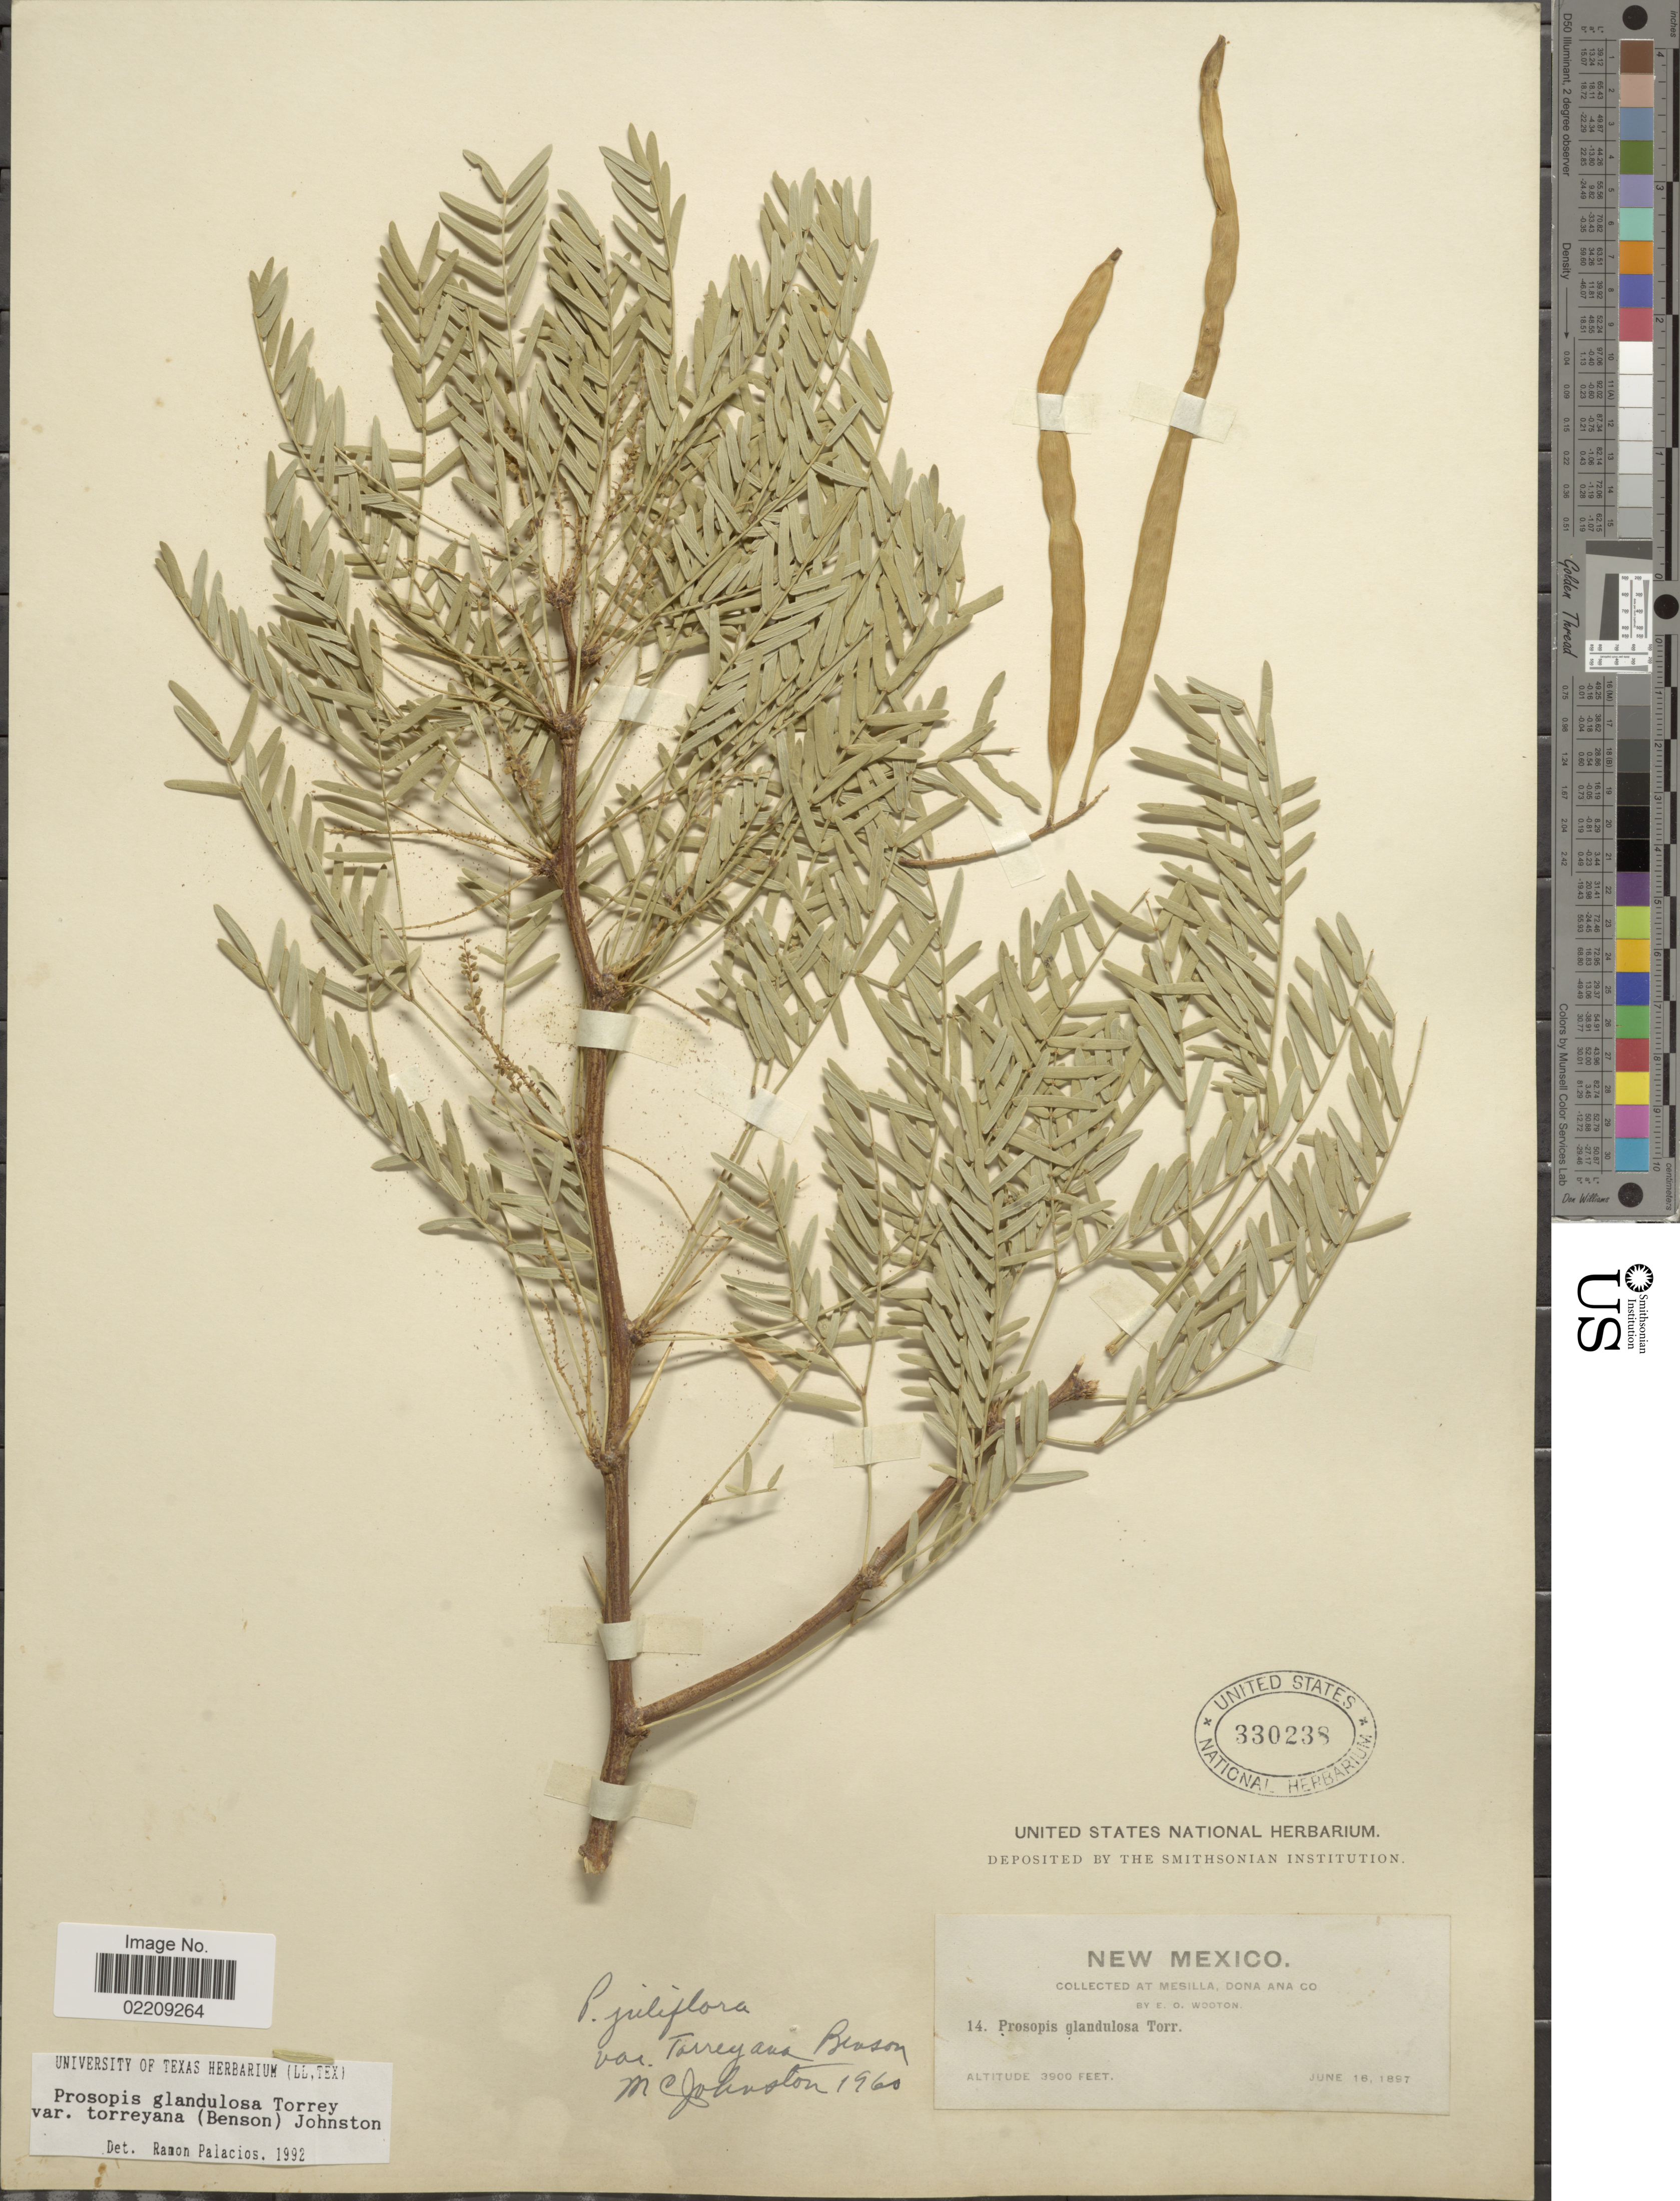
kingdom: Plantae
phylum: Tracheophyta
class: Magnoliopsida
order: Fabales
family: Fabaceae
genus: Neltuma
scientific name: Neltuma odorata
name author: (Torr. & Frém.) C. E. Hughes & G.P. Lewis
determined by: Strong, Mark T., (BOT), Smithsonian Institution - National Museum of Natural History (UNITED STATES)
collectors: E. O. Wooton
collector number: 14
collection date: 1897-06-16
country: United States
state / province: New Mexico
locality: At Mesilla, Dona Ana Co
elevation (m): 1189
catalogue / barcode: US 330238